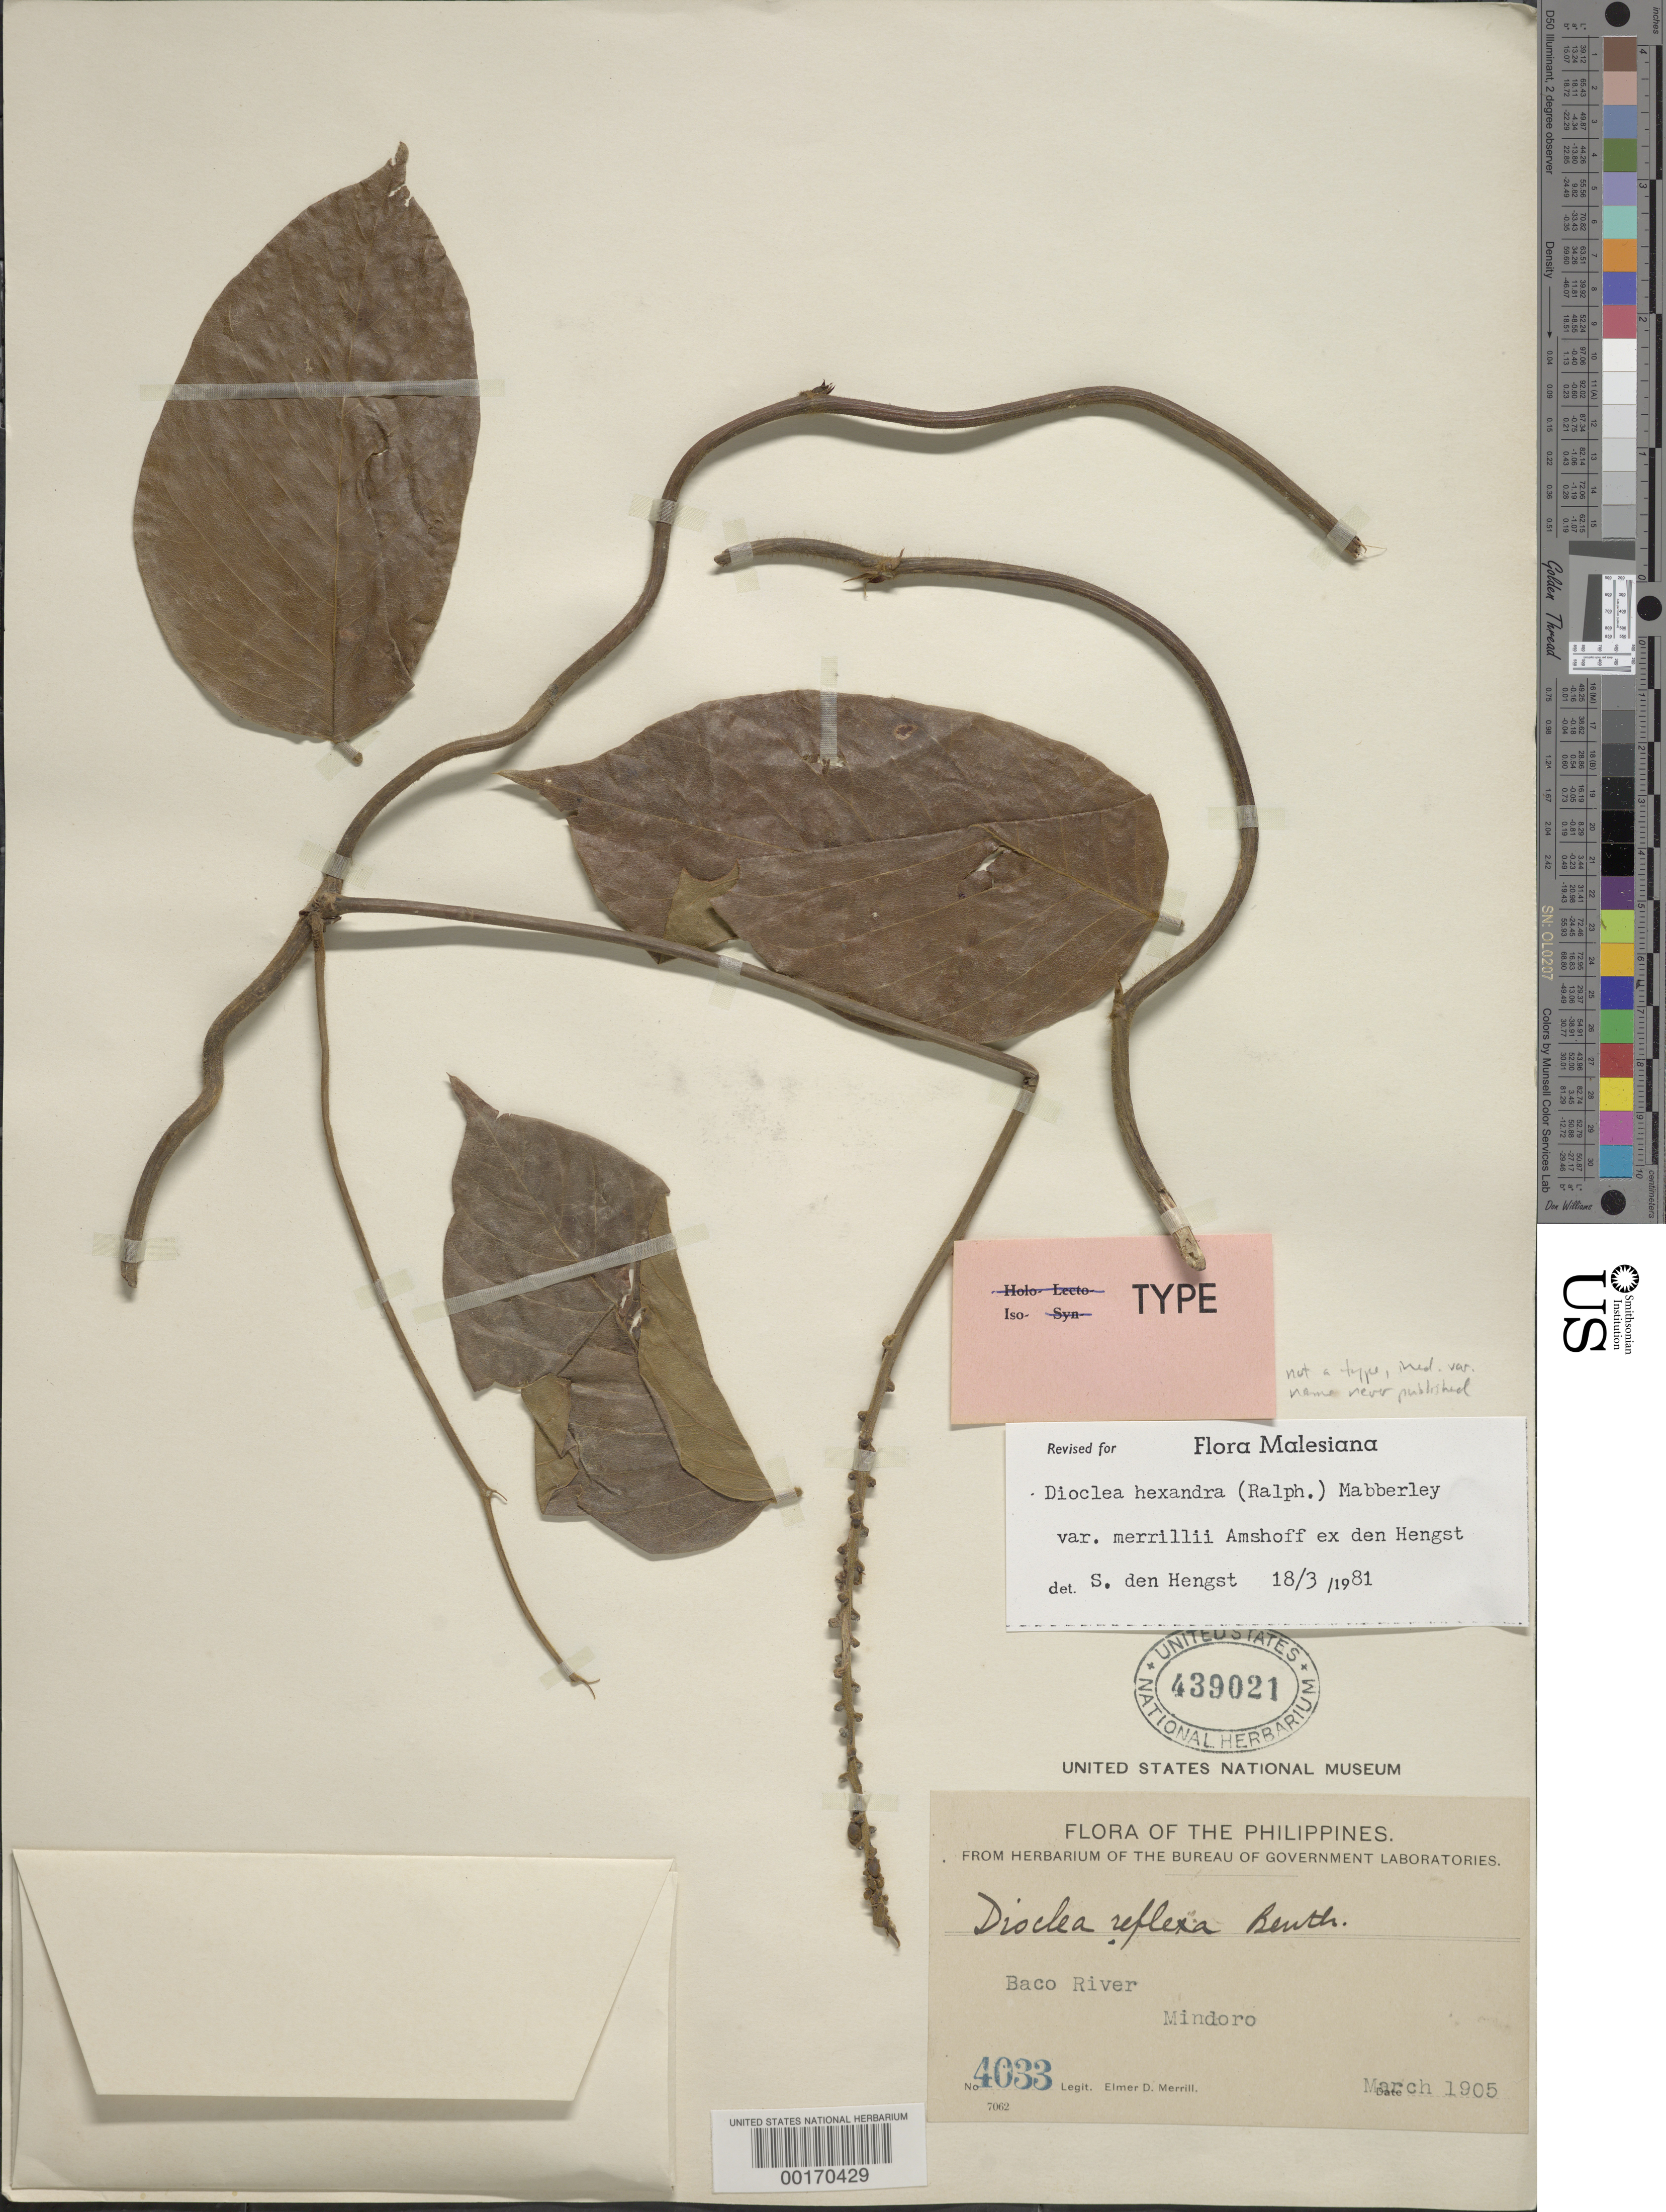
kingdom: Plantae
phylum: Tracheophyta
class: Magnoliopsida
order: Fabales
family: Fabaceae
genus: Macropsychanthus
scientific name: Macropsychanthus hexander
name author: (Ralph) L.P. Queiroz & Snak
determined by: Strong, Mark T., (BOT), Smithsonian Institution - National Museum of Natural History (UNITED STATES)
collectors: E. D. Merrill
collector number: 4033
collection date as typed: Mar 1905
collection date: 1905-03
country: Philippines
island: Mindoro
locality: Baco River.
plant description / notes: Annotated by S. den Hengst (1981) as isotype of Dioclea hexandra var. merrillii Amshoff ex den Hengst; ined. name, never published.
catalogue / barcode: US 439021